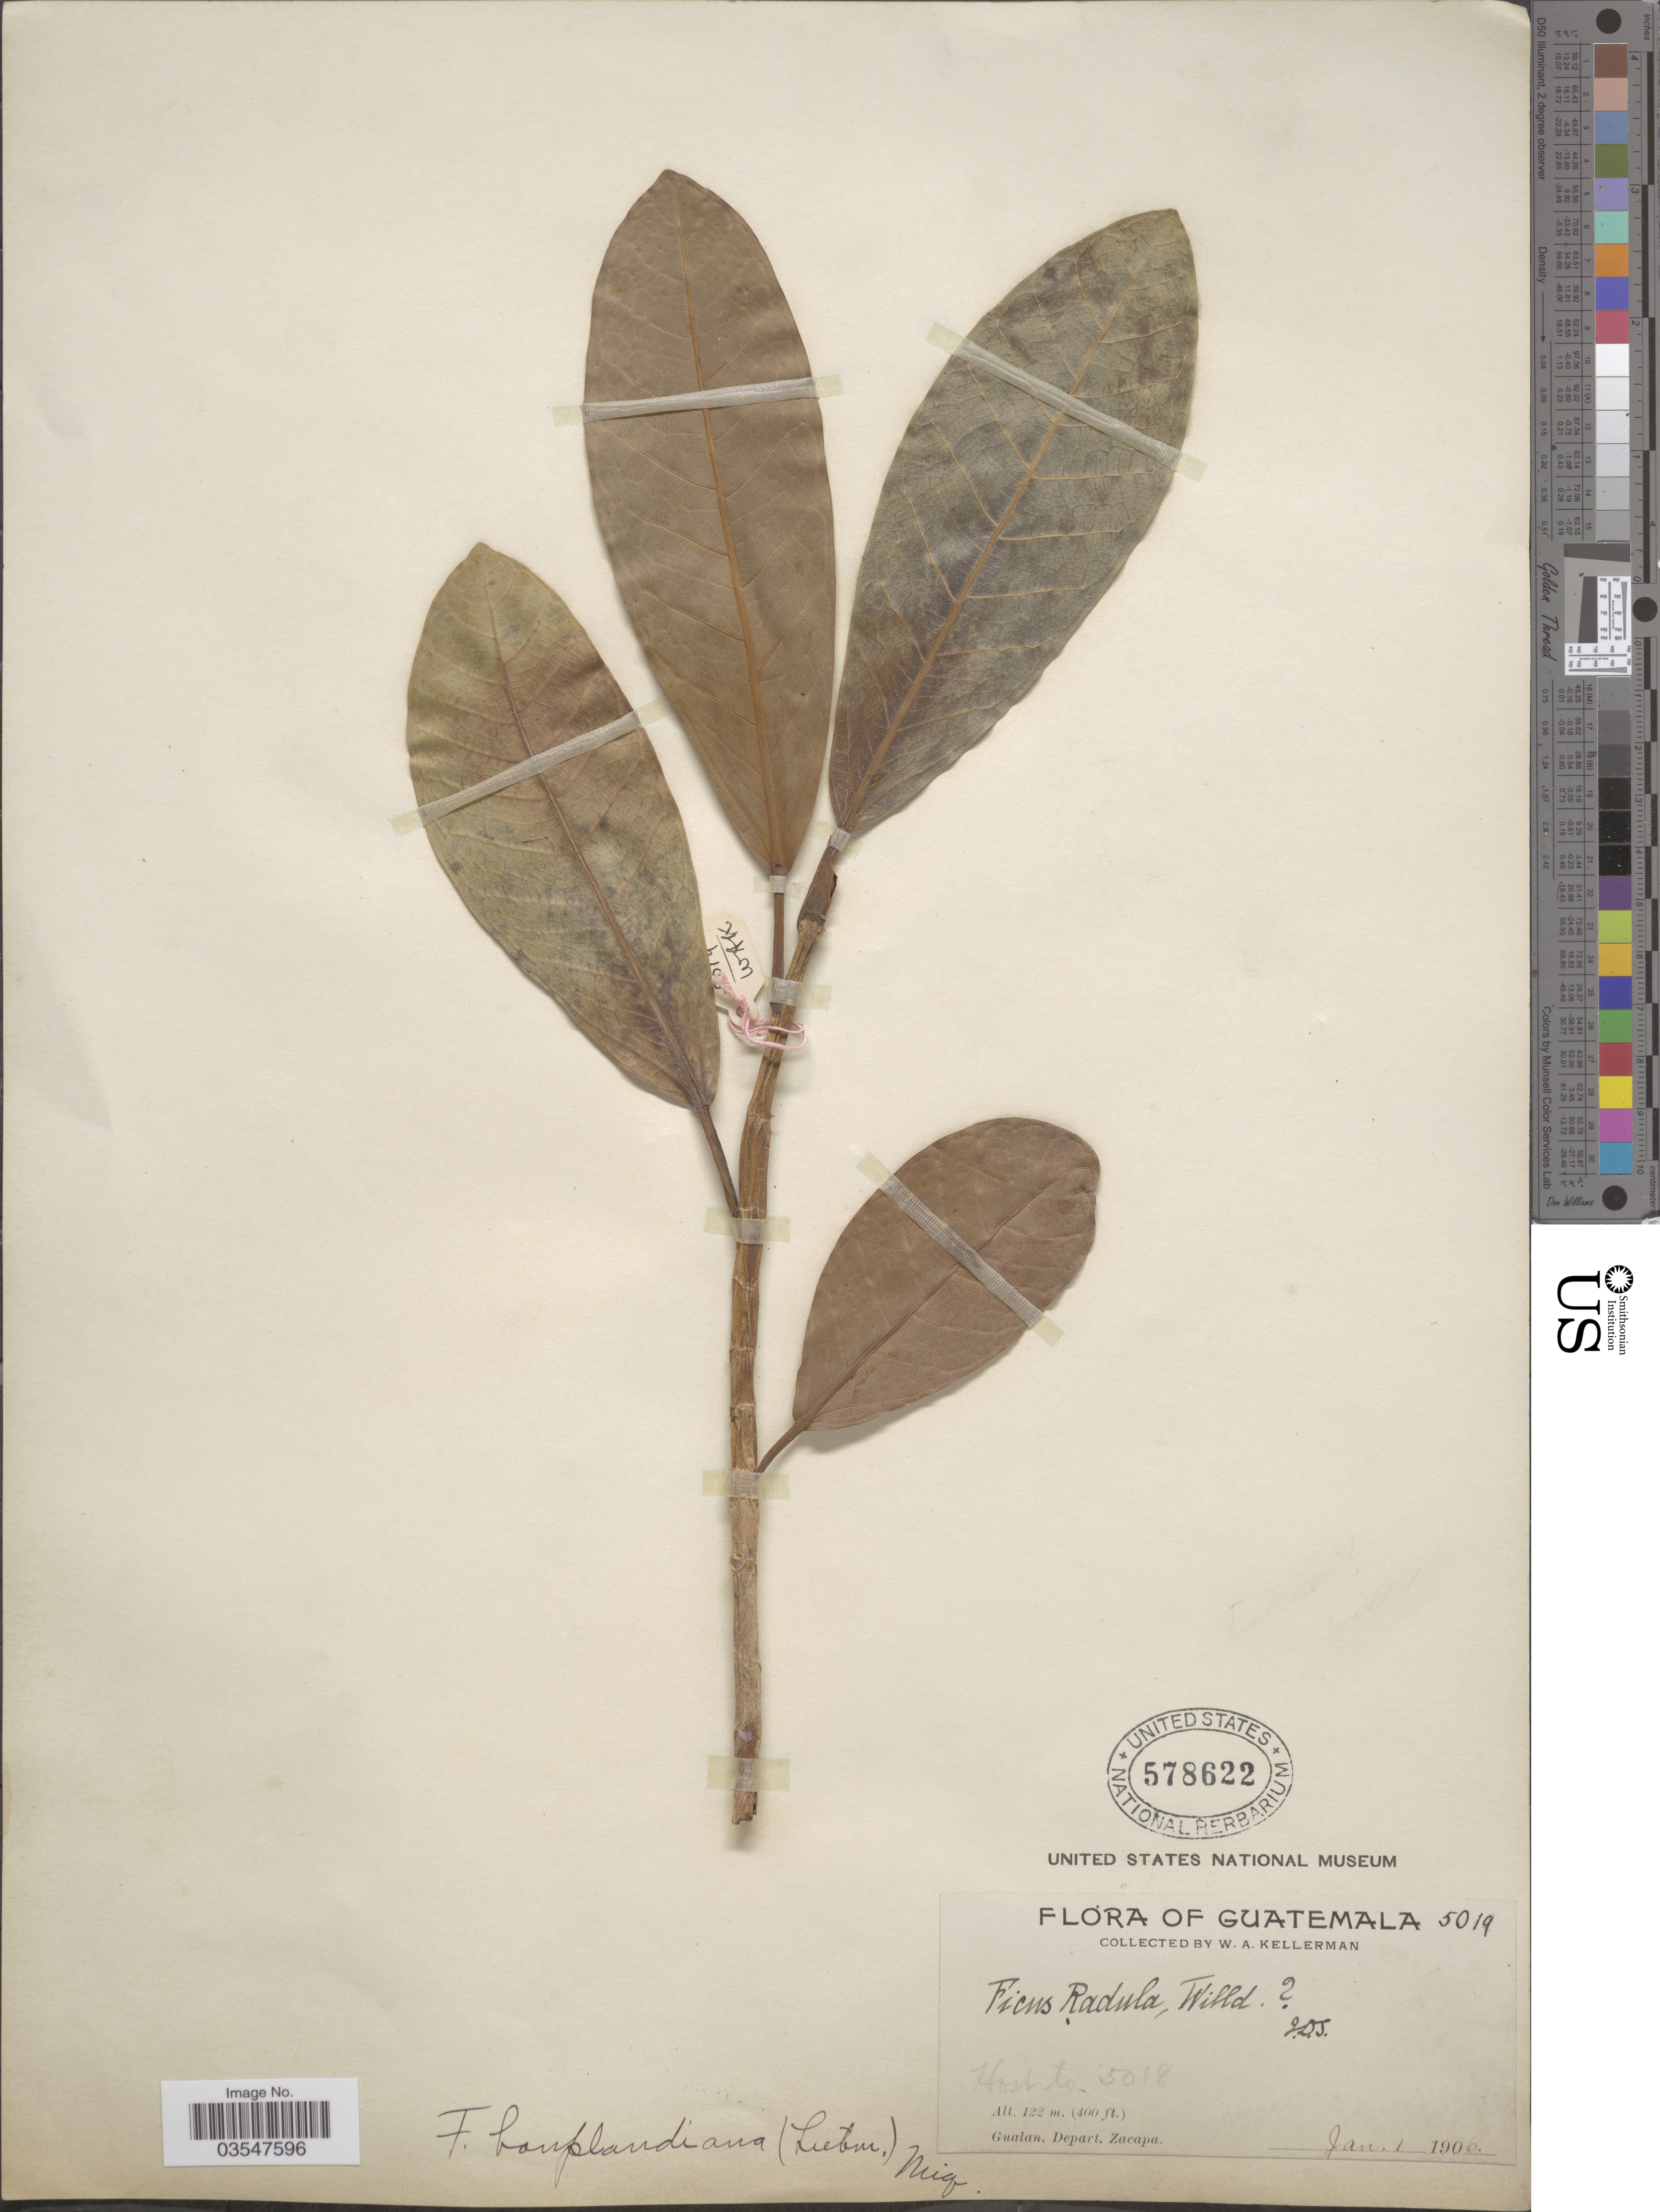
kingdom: Plantae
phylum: Tracheophyta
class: Magnoliopsida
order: Rosales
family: Moraceae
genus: Ficus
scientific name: Ficus obtusifolia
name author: Kunth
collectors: W. Kellerman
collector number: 5019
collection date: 1906-01-01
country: Guatemala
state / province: Zacapa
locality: Gualan, Depart. Zacapa.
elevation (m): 122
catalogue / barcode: US 578622